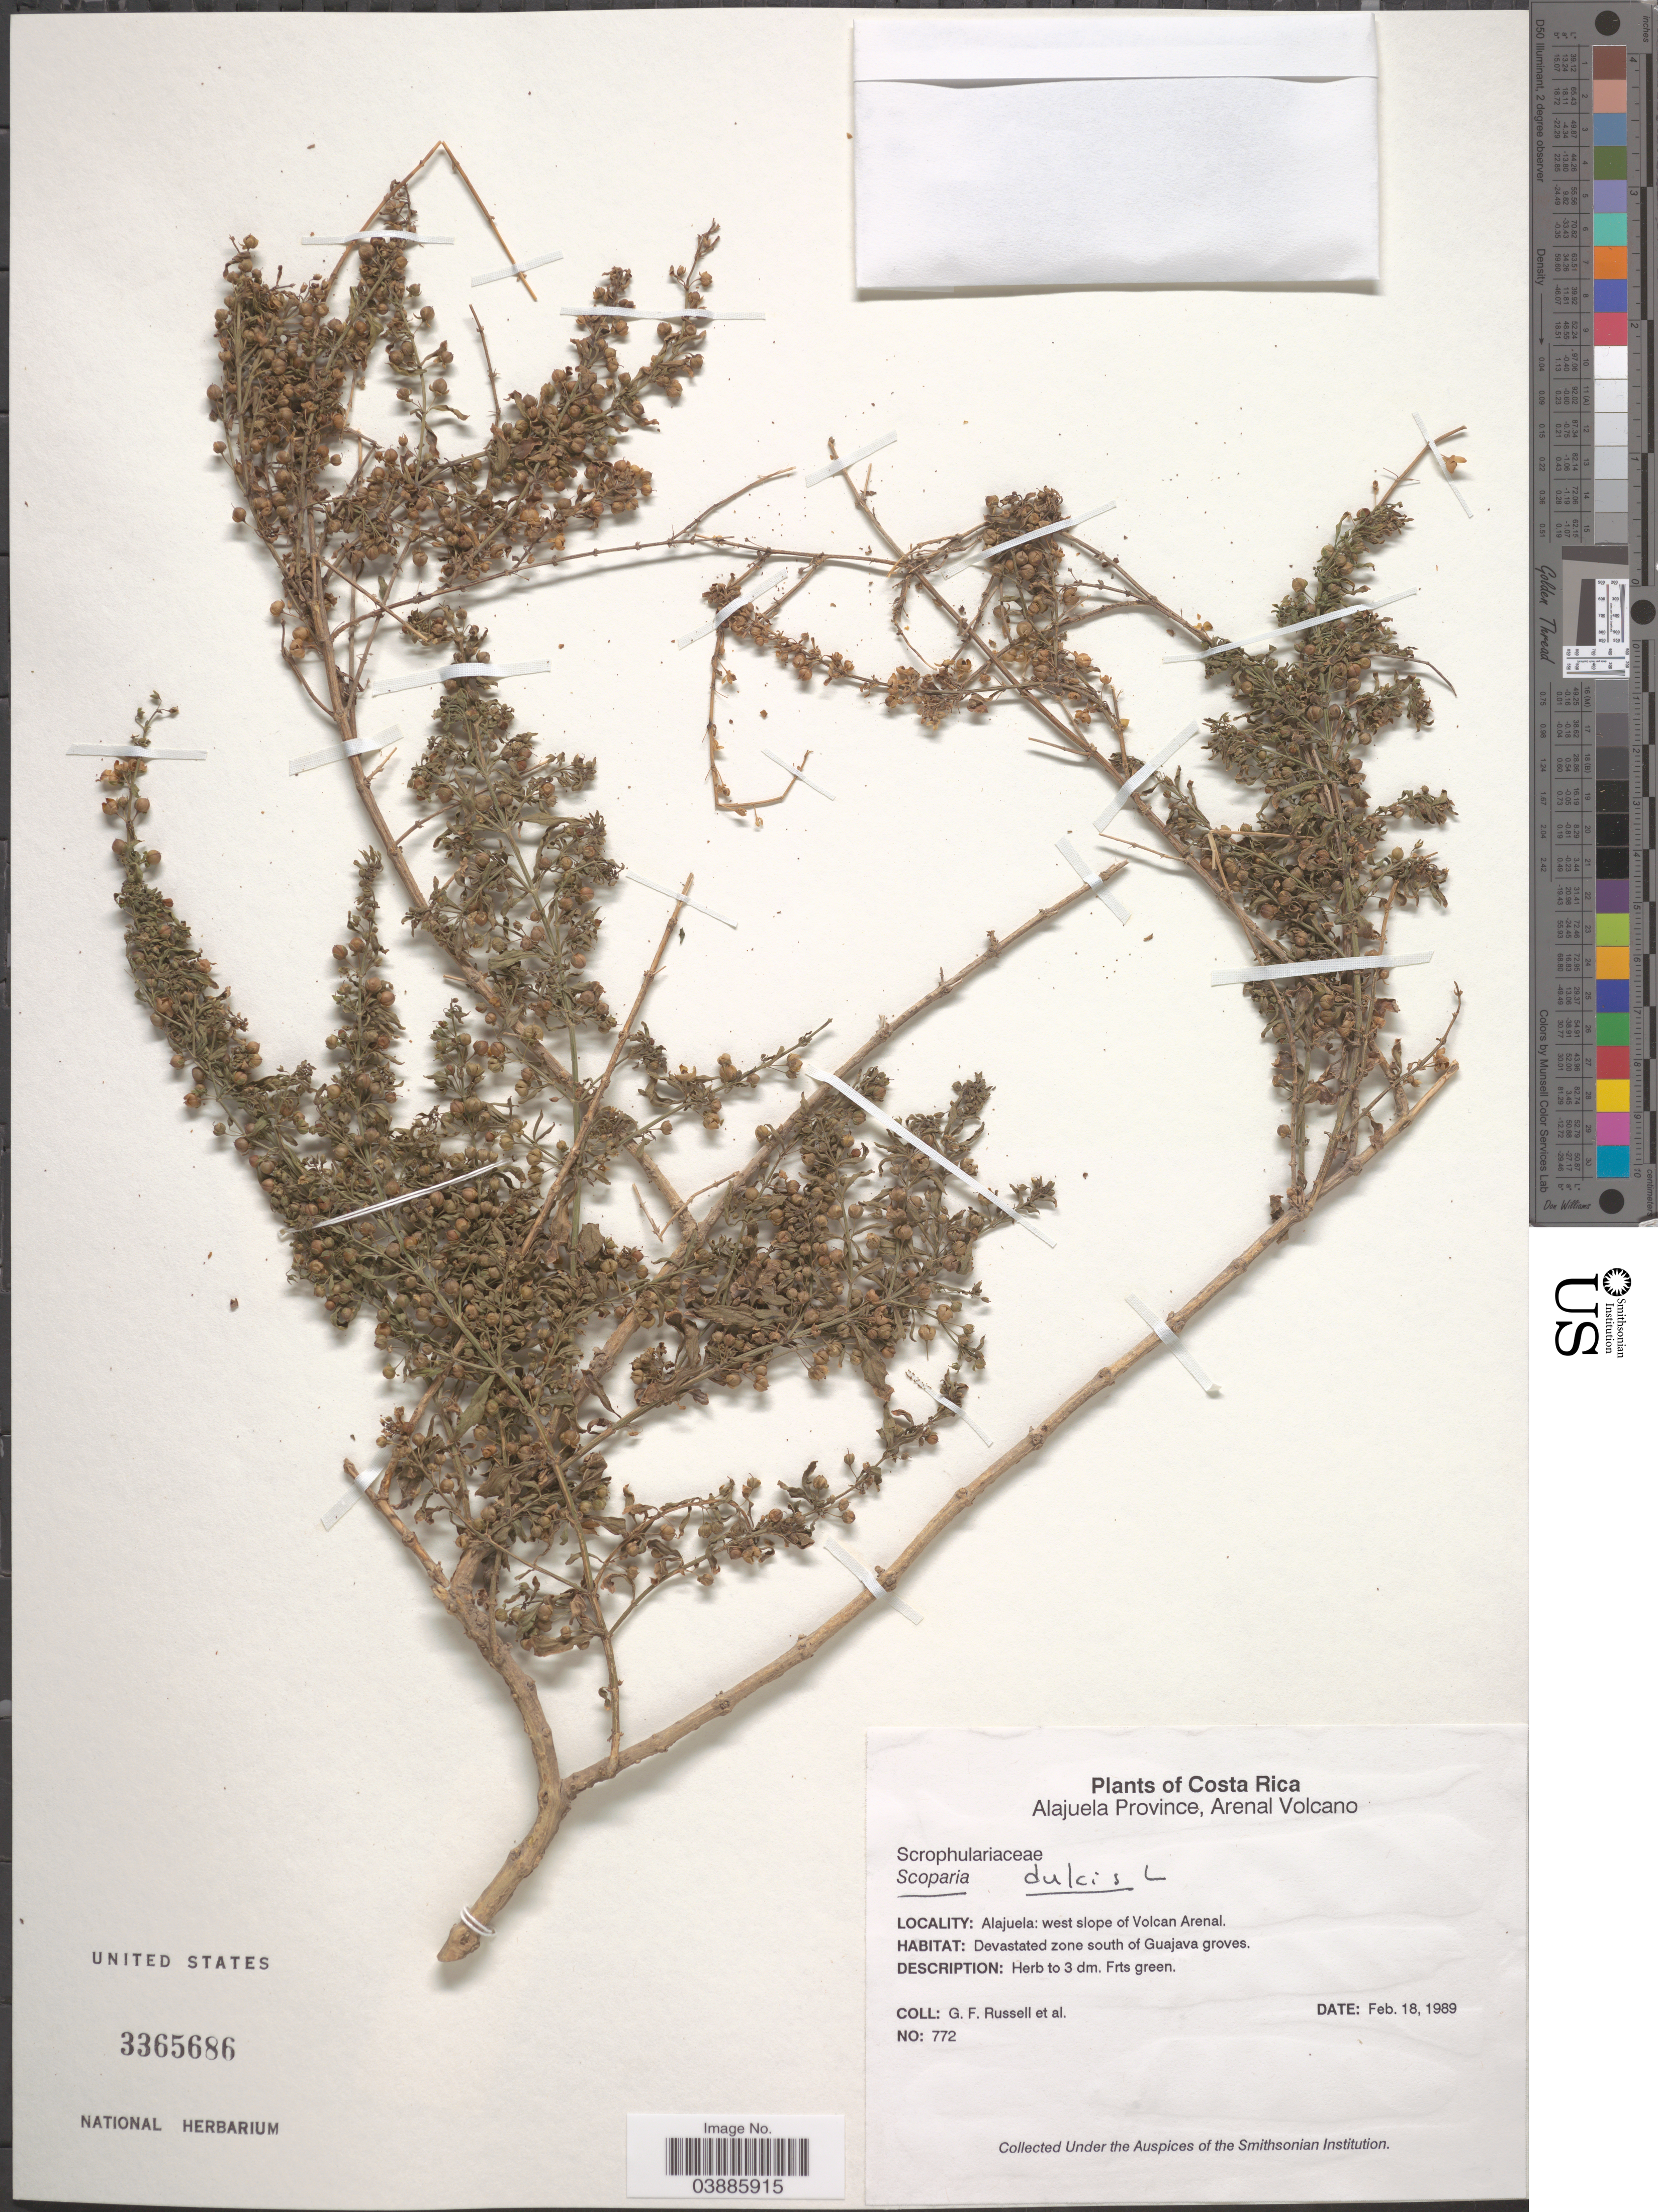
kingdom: Plantae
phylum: Tracheophyta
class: Magnoliopsida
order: Lamiales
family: Plantaginaceae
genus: Scoparia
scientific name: Scoparia dulcis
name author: L.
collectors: G. Russell & et al.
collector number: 772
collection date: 1989-02-18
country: Costa Rica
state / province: Alajuela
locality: Arenal Volcano. Alajuela: west slope of Volcan Arenal. Devastated zone south of Guajava groves.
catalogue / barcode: US 3365686